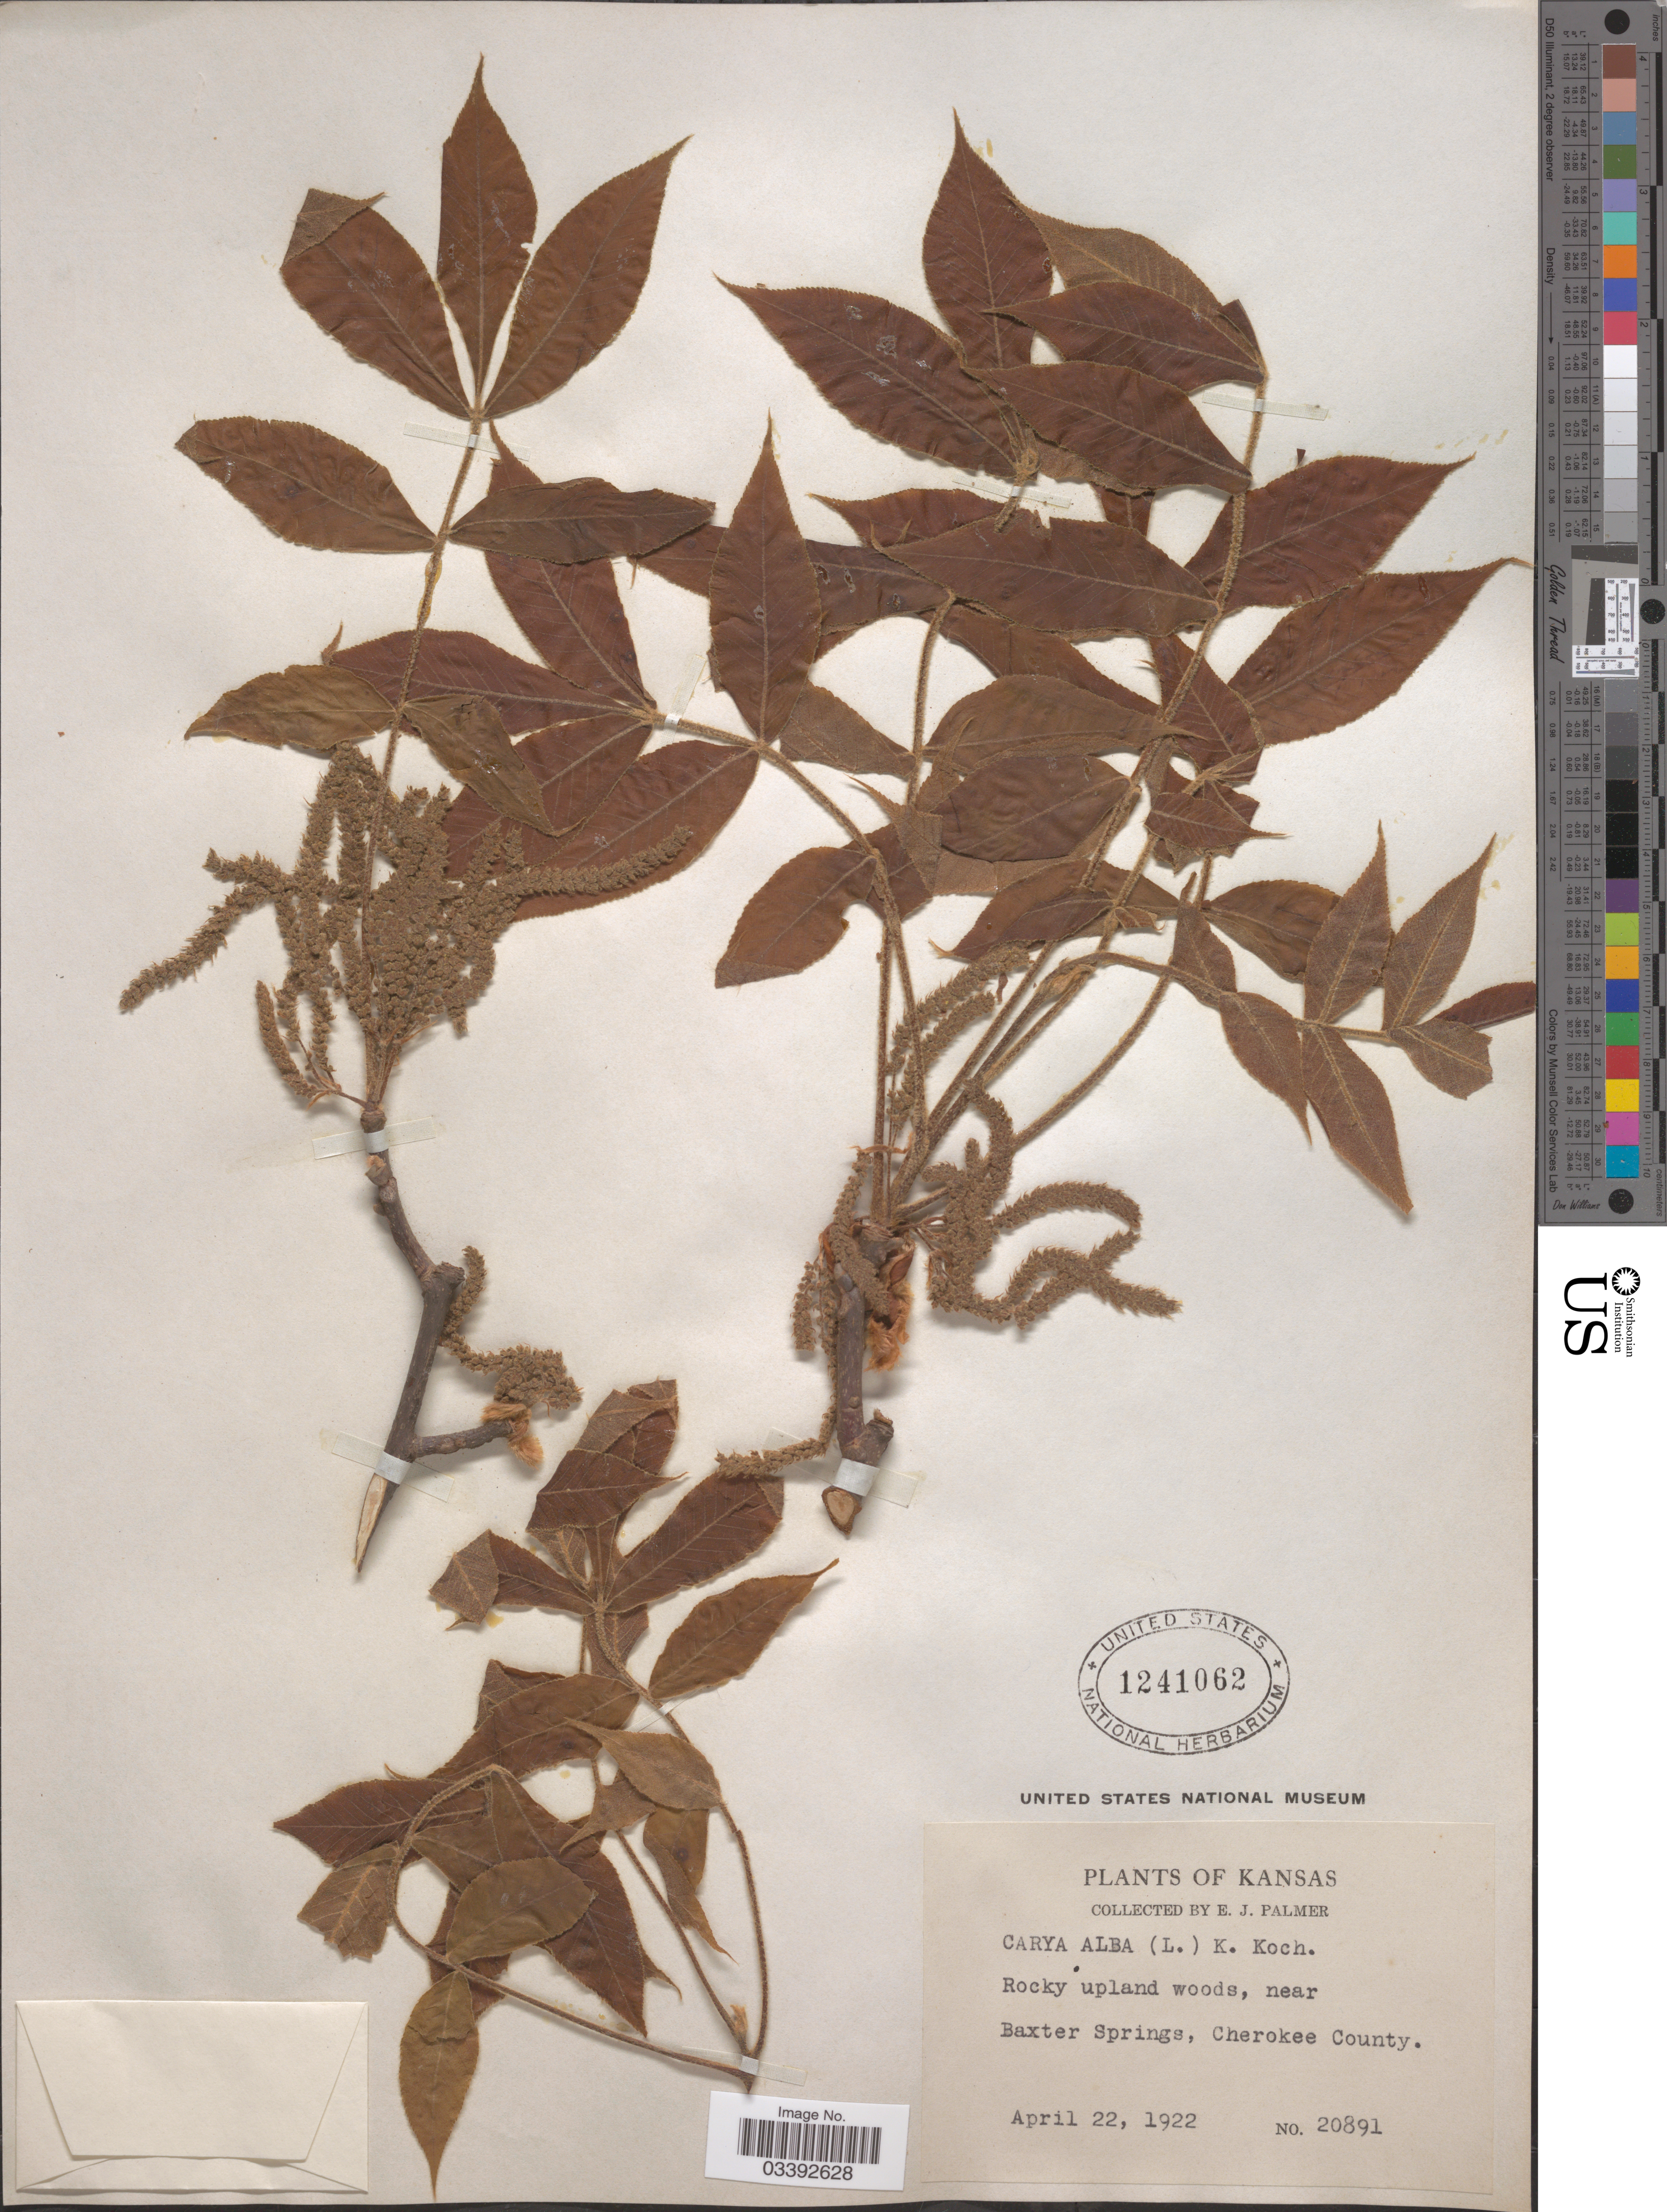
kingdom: Plantae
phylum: Tracheophyta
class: Magnoliopsida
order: Fagales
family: Juglandaceae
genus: Carya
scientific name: Carya tomentosa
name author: (Lam.) Nutt.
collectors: E. J. Palmer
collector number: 20891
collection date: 1922-04-22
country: United States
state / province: Kansas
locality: Rocky upland woods, near Baxter Springs, Cherokee County.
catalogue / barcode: US 1241062